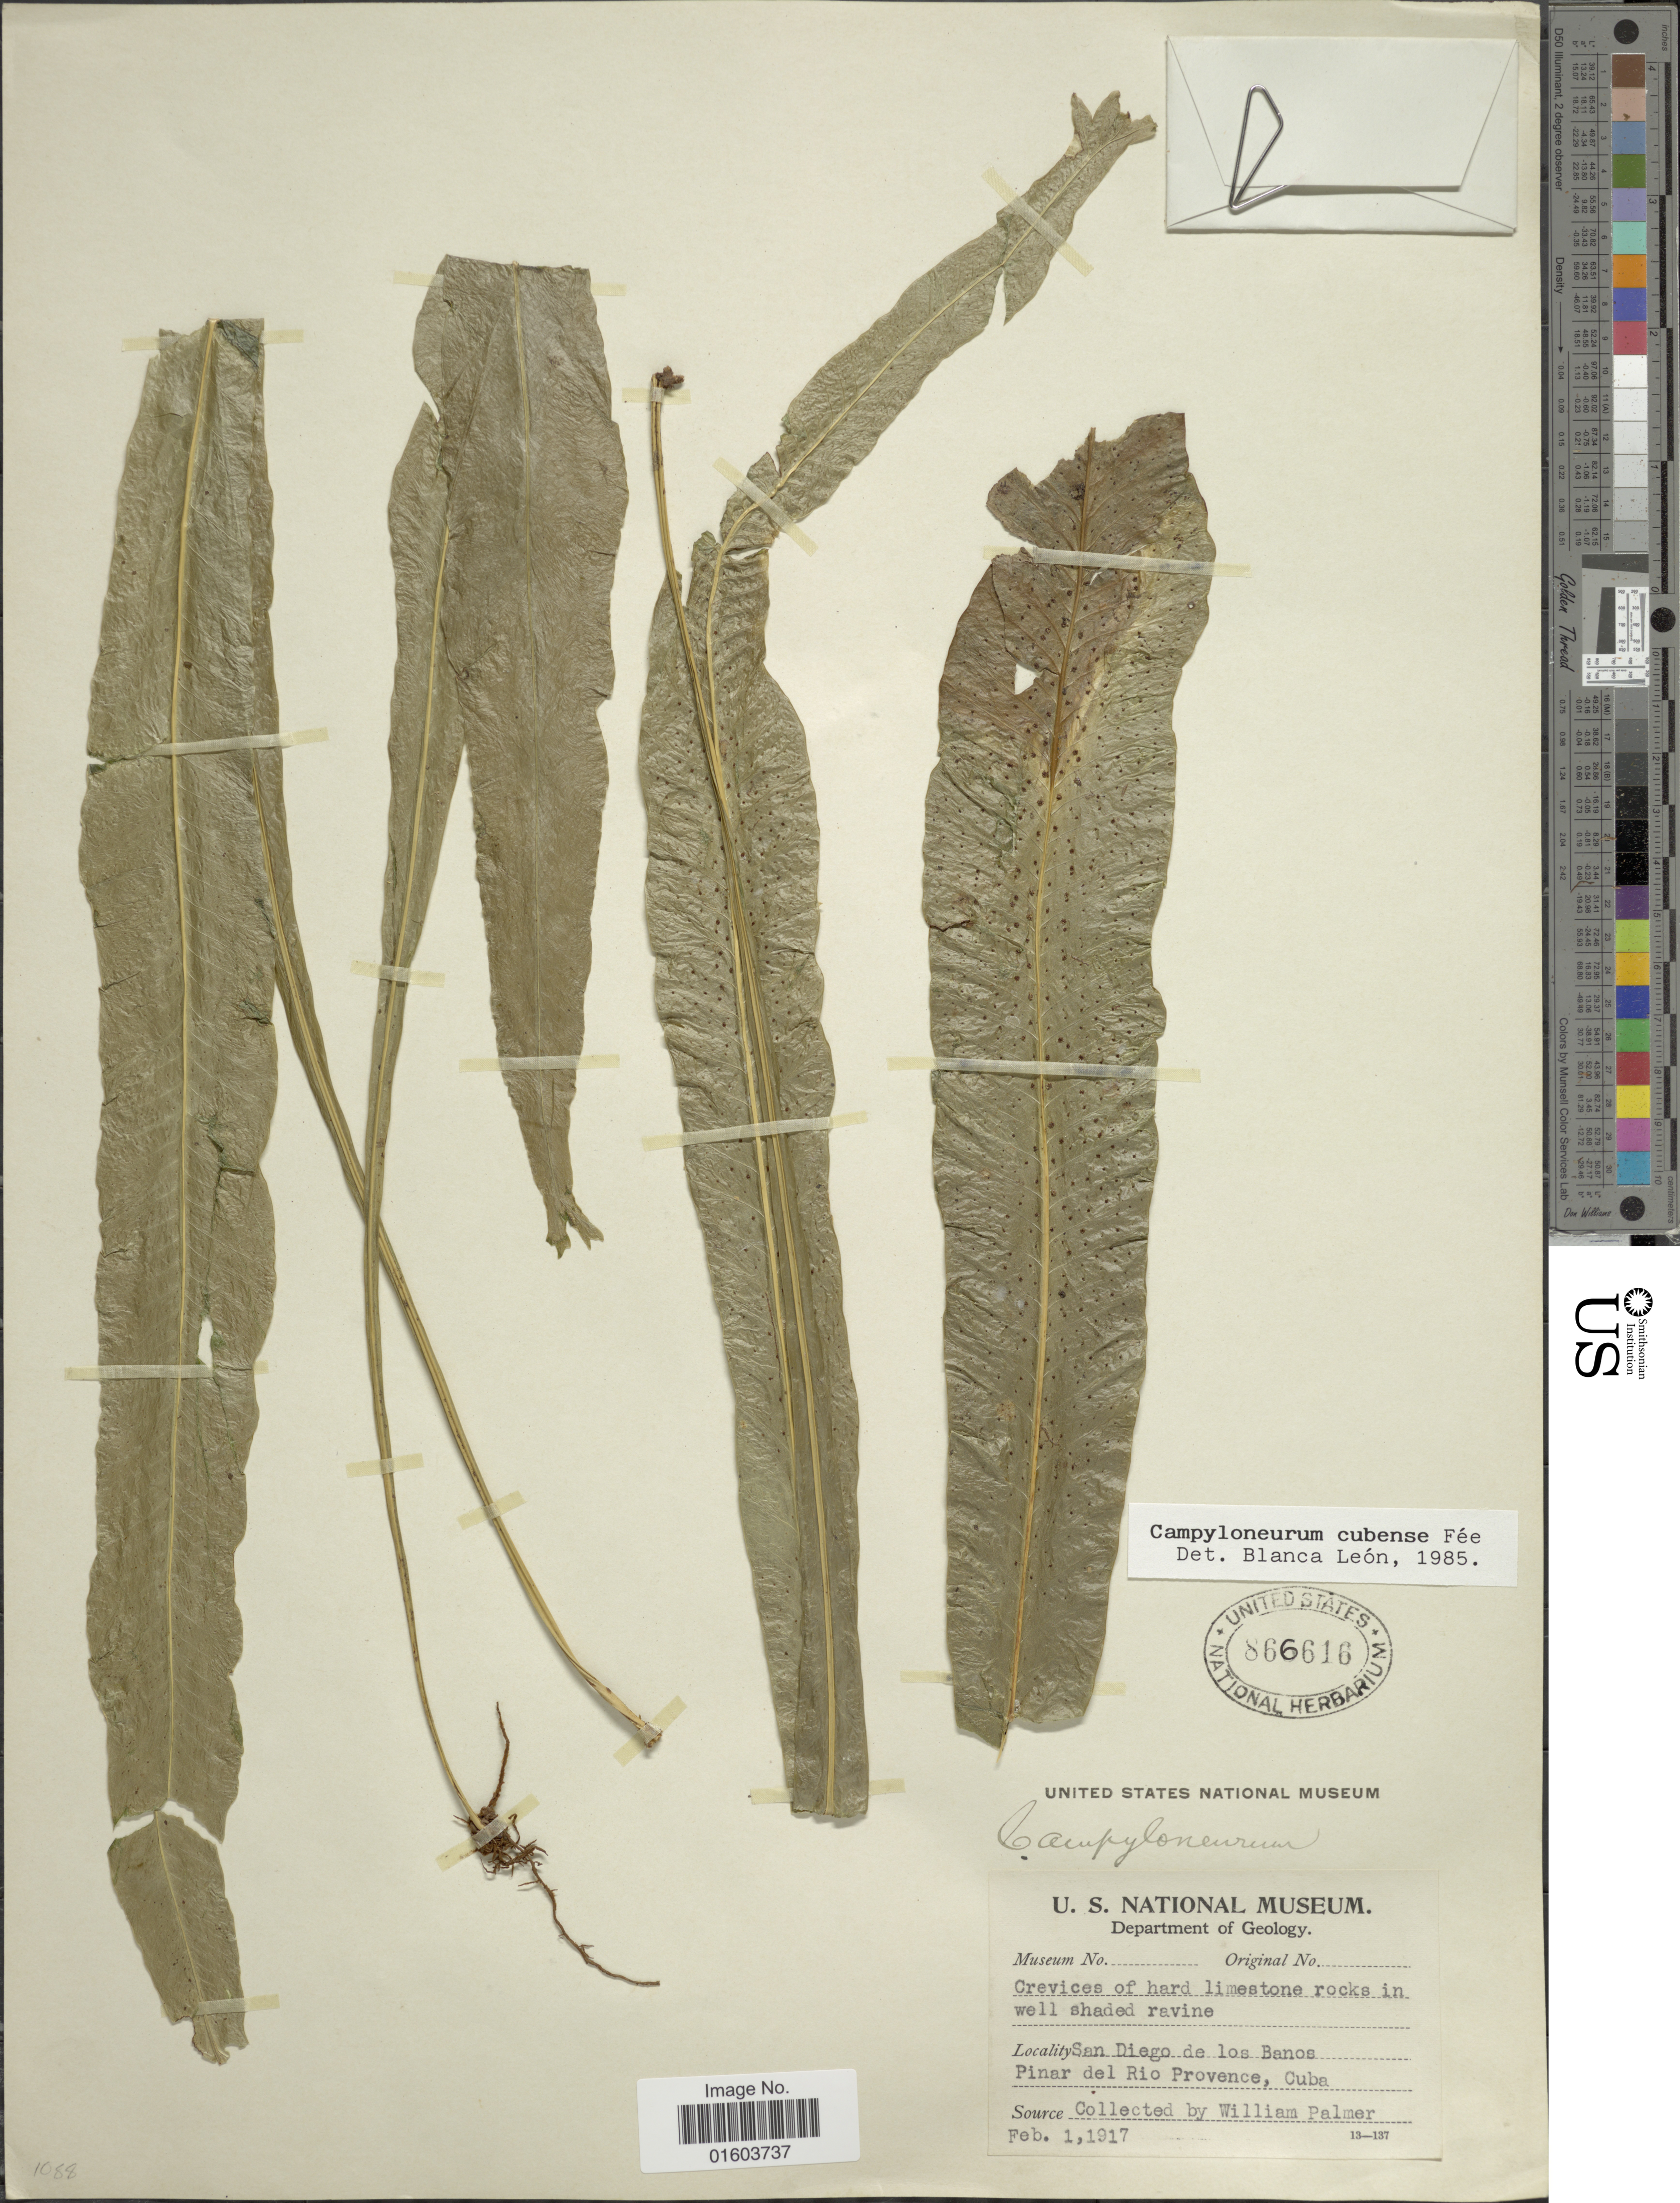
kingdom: Plantae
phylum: Tracheophyta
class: Polypodiopsida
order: Polypodiales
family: Polypodiaceae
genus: Campyloneurum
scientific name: Campyloneurum vexatum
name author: Ching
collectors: W. Palmer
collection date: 1917-02-01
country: Cuba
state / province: Pinar del Río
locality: San Diego de los Banos, Pinar del Rio Provence, Cuba.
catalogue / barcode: US 866616